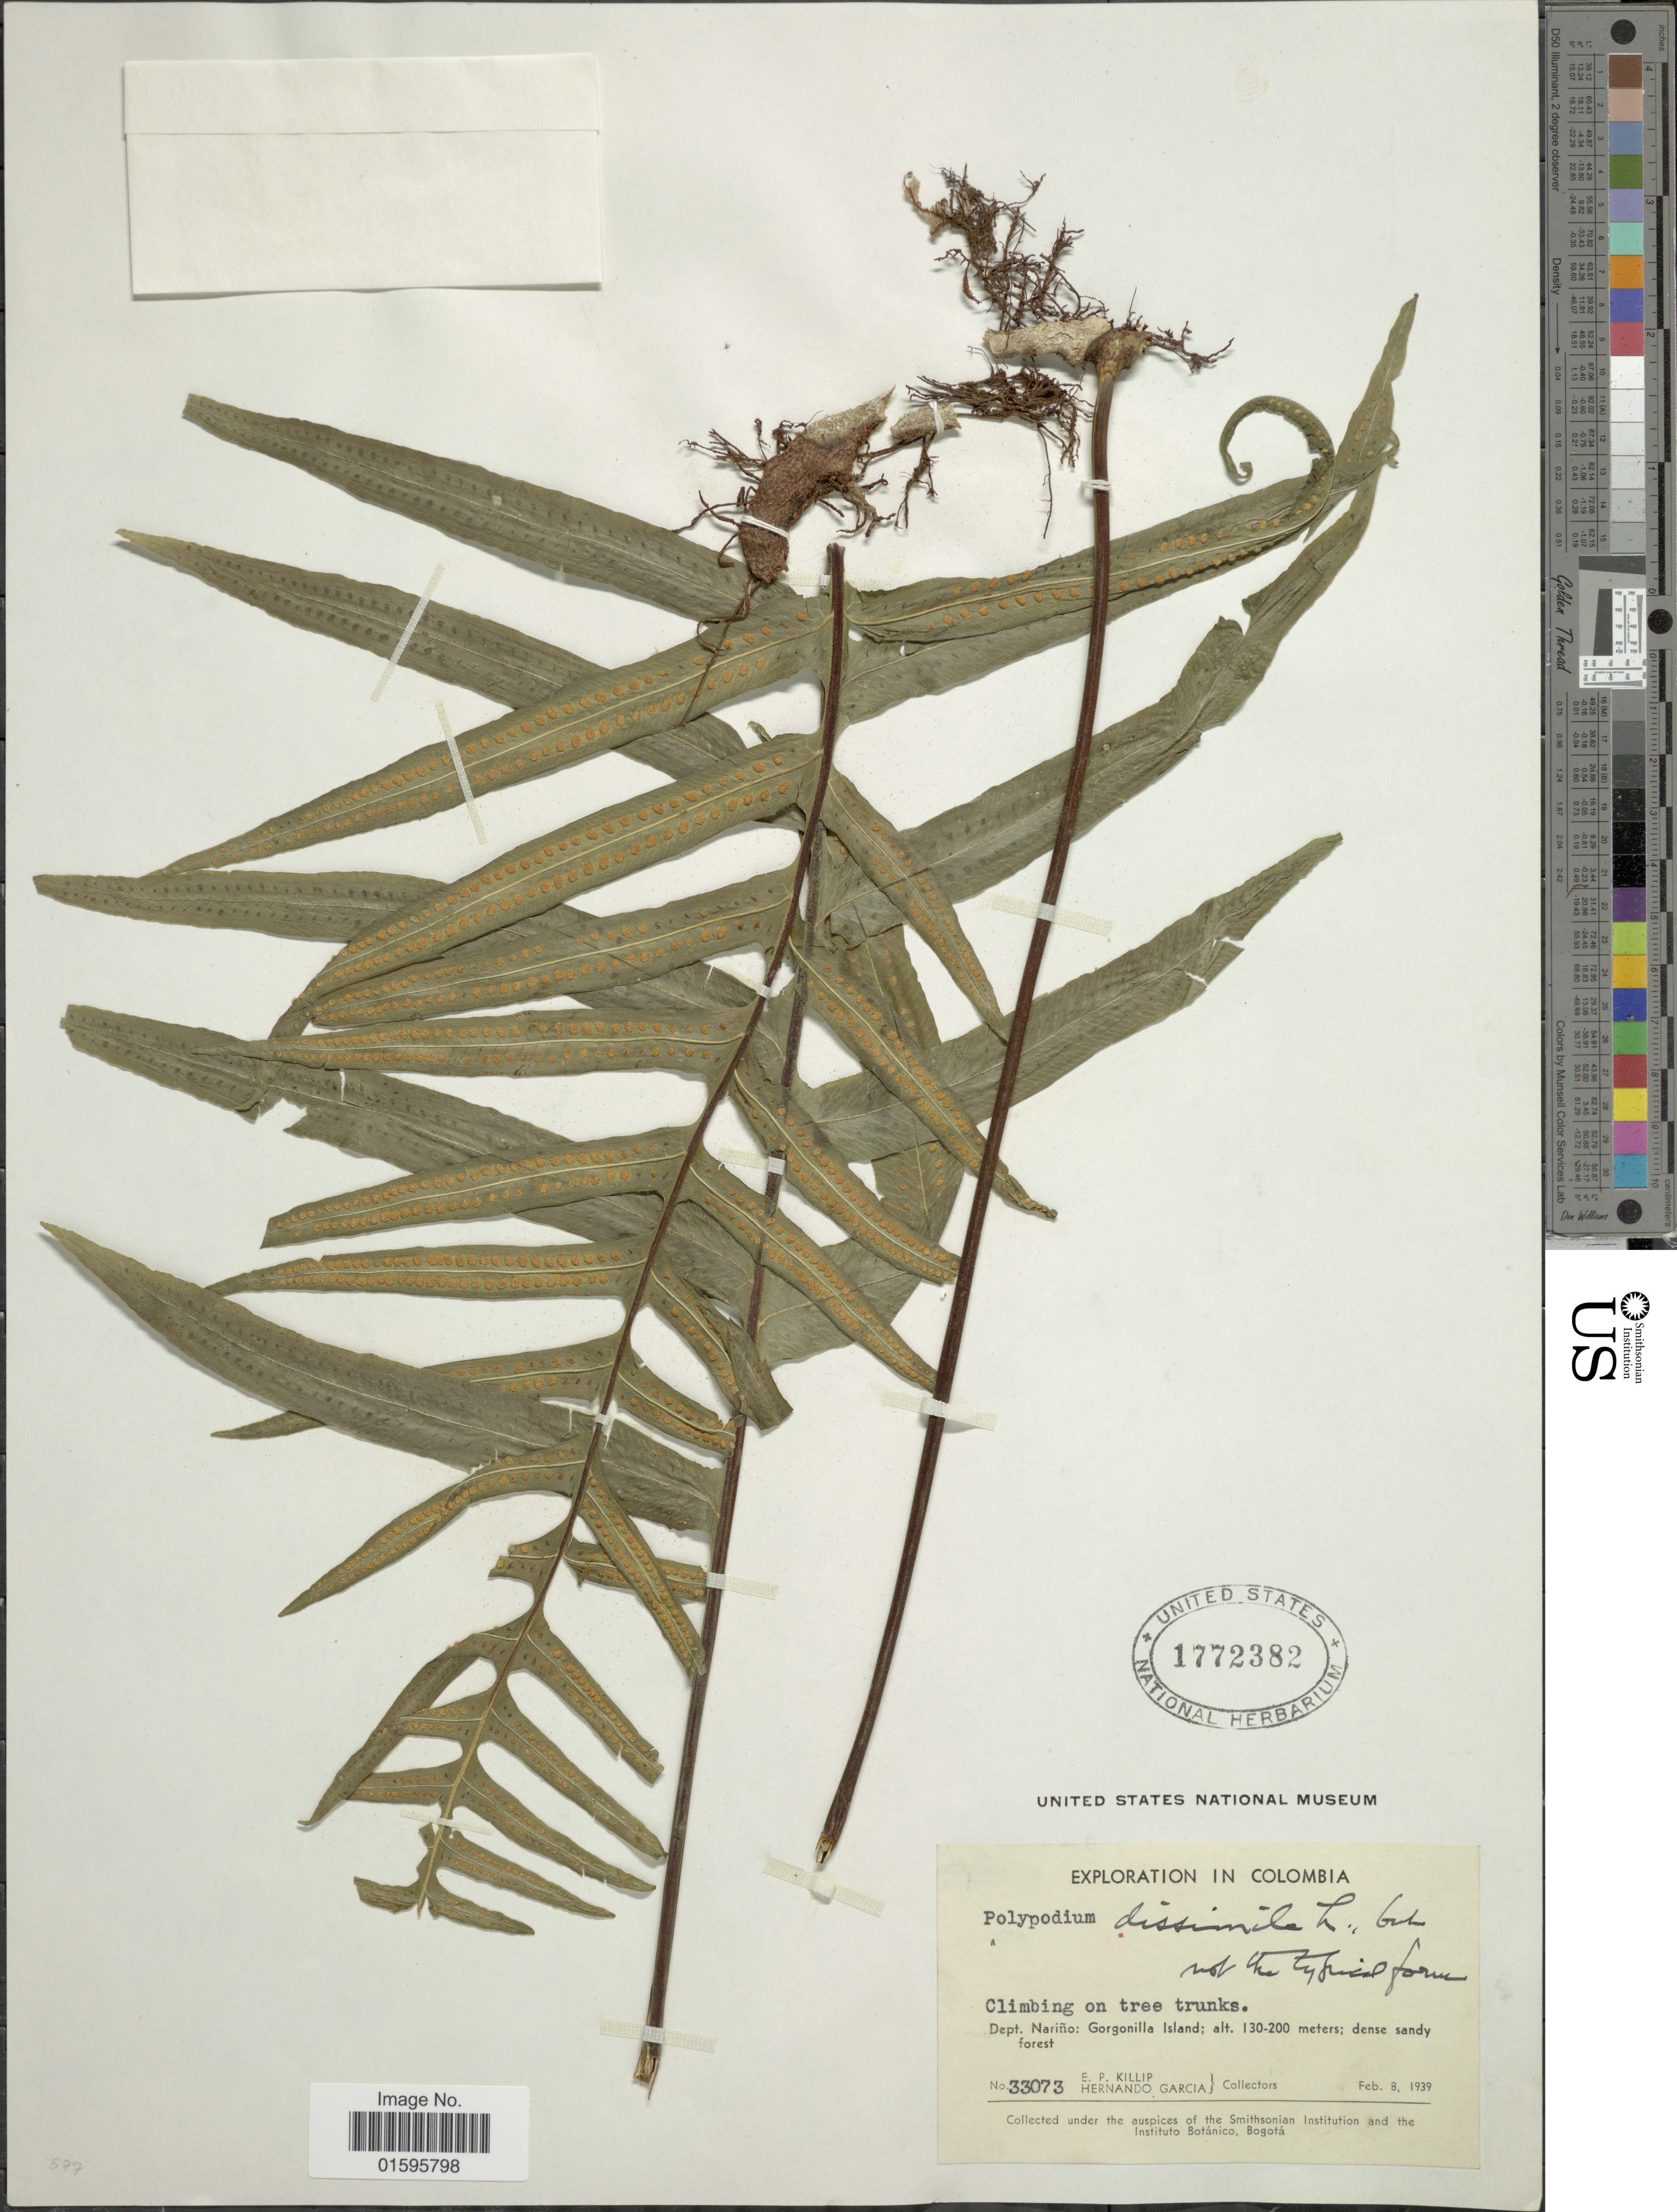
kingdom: Plantae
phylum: Tracheophyta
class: Polypodiopsida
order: Polypodiales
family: Polypodiaceae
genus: Polypodium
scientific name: Polypodium dulce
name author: Poir.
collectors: E. P. Killip & H. Garcia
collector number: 33073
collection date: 1939-02-08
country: Colombia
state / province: Nariño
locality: Dept. Narino: Gorgonilla Island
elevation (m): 130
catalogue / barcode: US 1772382